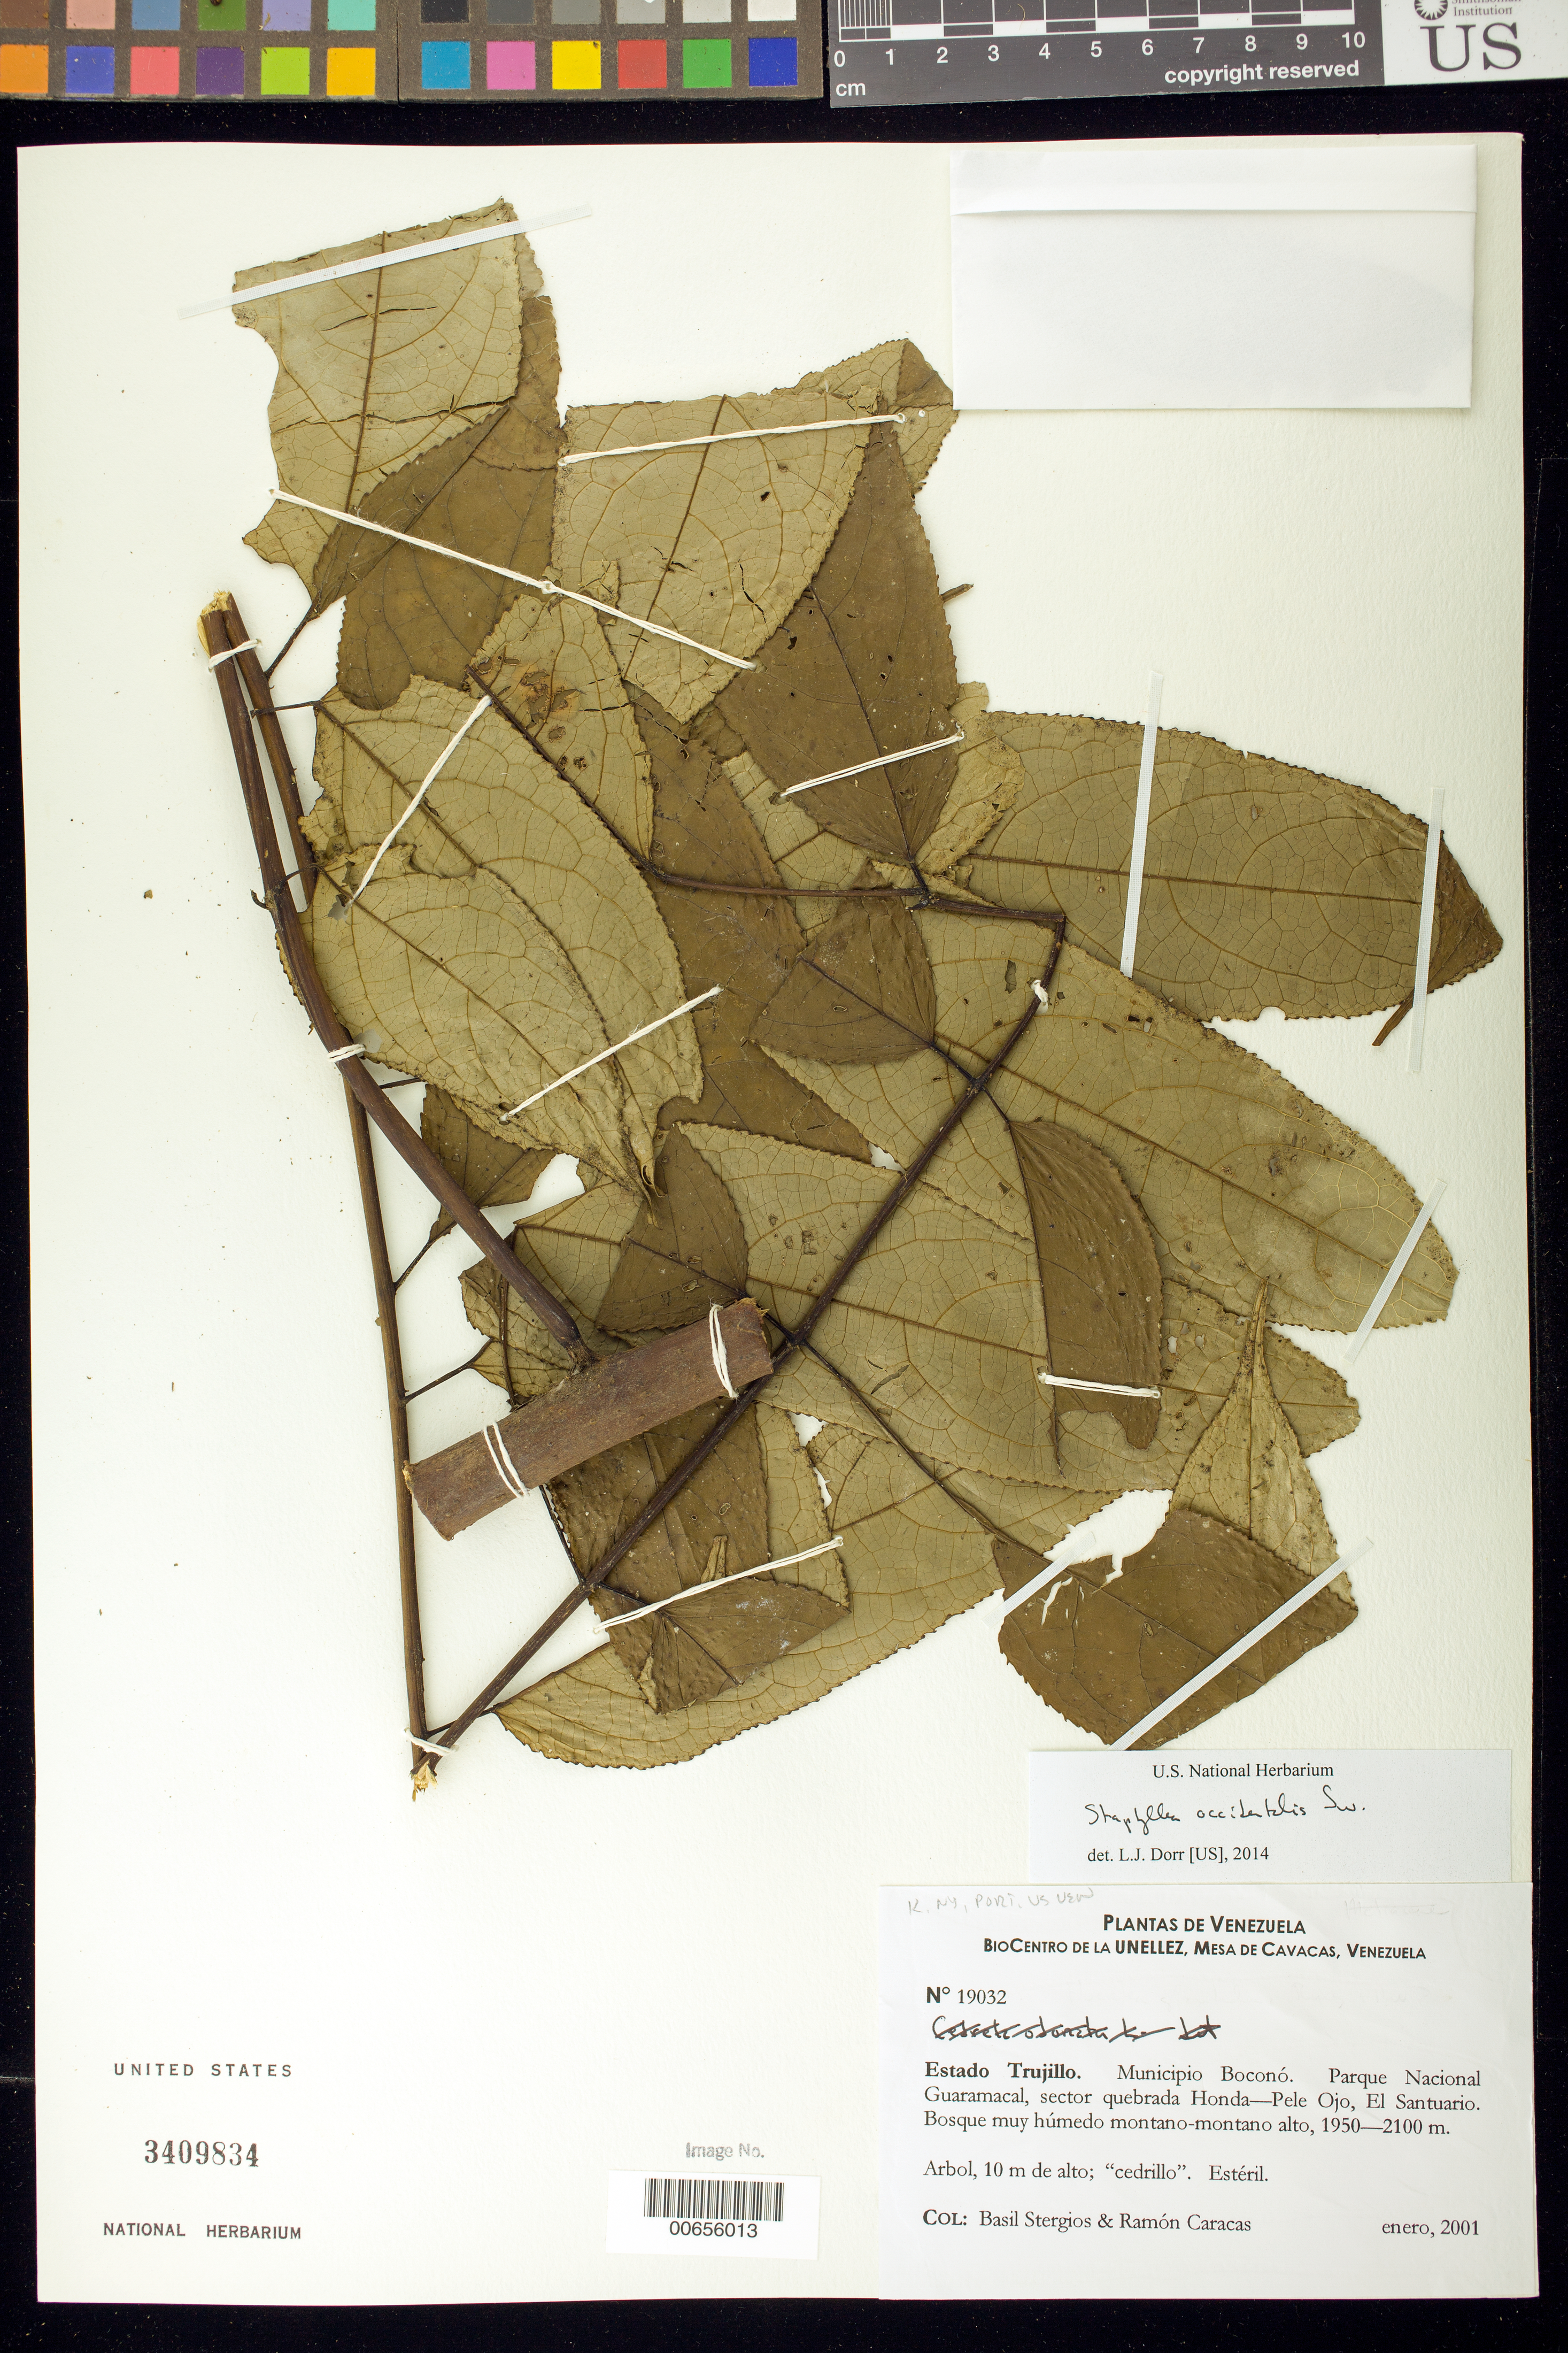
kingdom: Plantae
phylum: Tracheophyta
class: Magnoliopsida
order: Crossosomatales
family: Staphyleaceae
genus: Staphylea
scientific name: Staphylea occidentalis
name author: Sw.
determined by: Dorr, L. J., (BOT), Smithsonian Institution - National Museum of Natural History (UNITED STATES)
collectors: B. G. Stergios & R. Caracas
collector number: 19032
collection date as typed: Jan 2001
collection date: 2001-01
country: Venezuela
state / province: Trujillo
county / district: Boconó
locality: Parque Nacional Guaramacal, sector quebrada Honda-Pele Ojo, El Santuario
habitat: Bosque muy húmedo montano-montano alto.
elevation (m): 1950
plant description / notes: Common name: Cedrillo; K, NY, PORT, US, VEN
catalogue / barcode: US 3409834